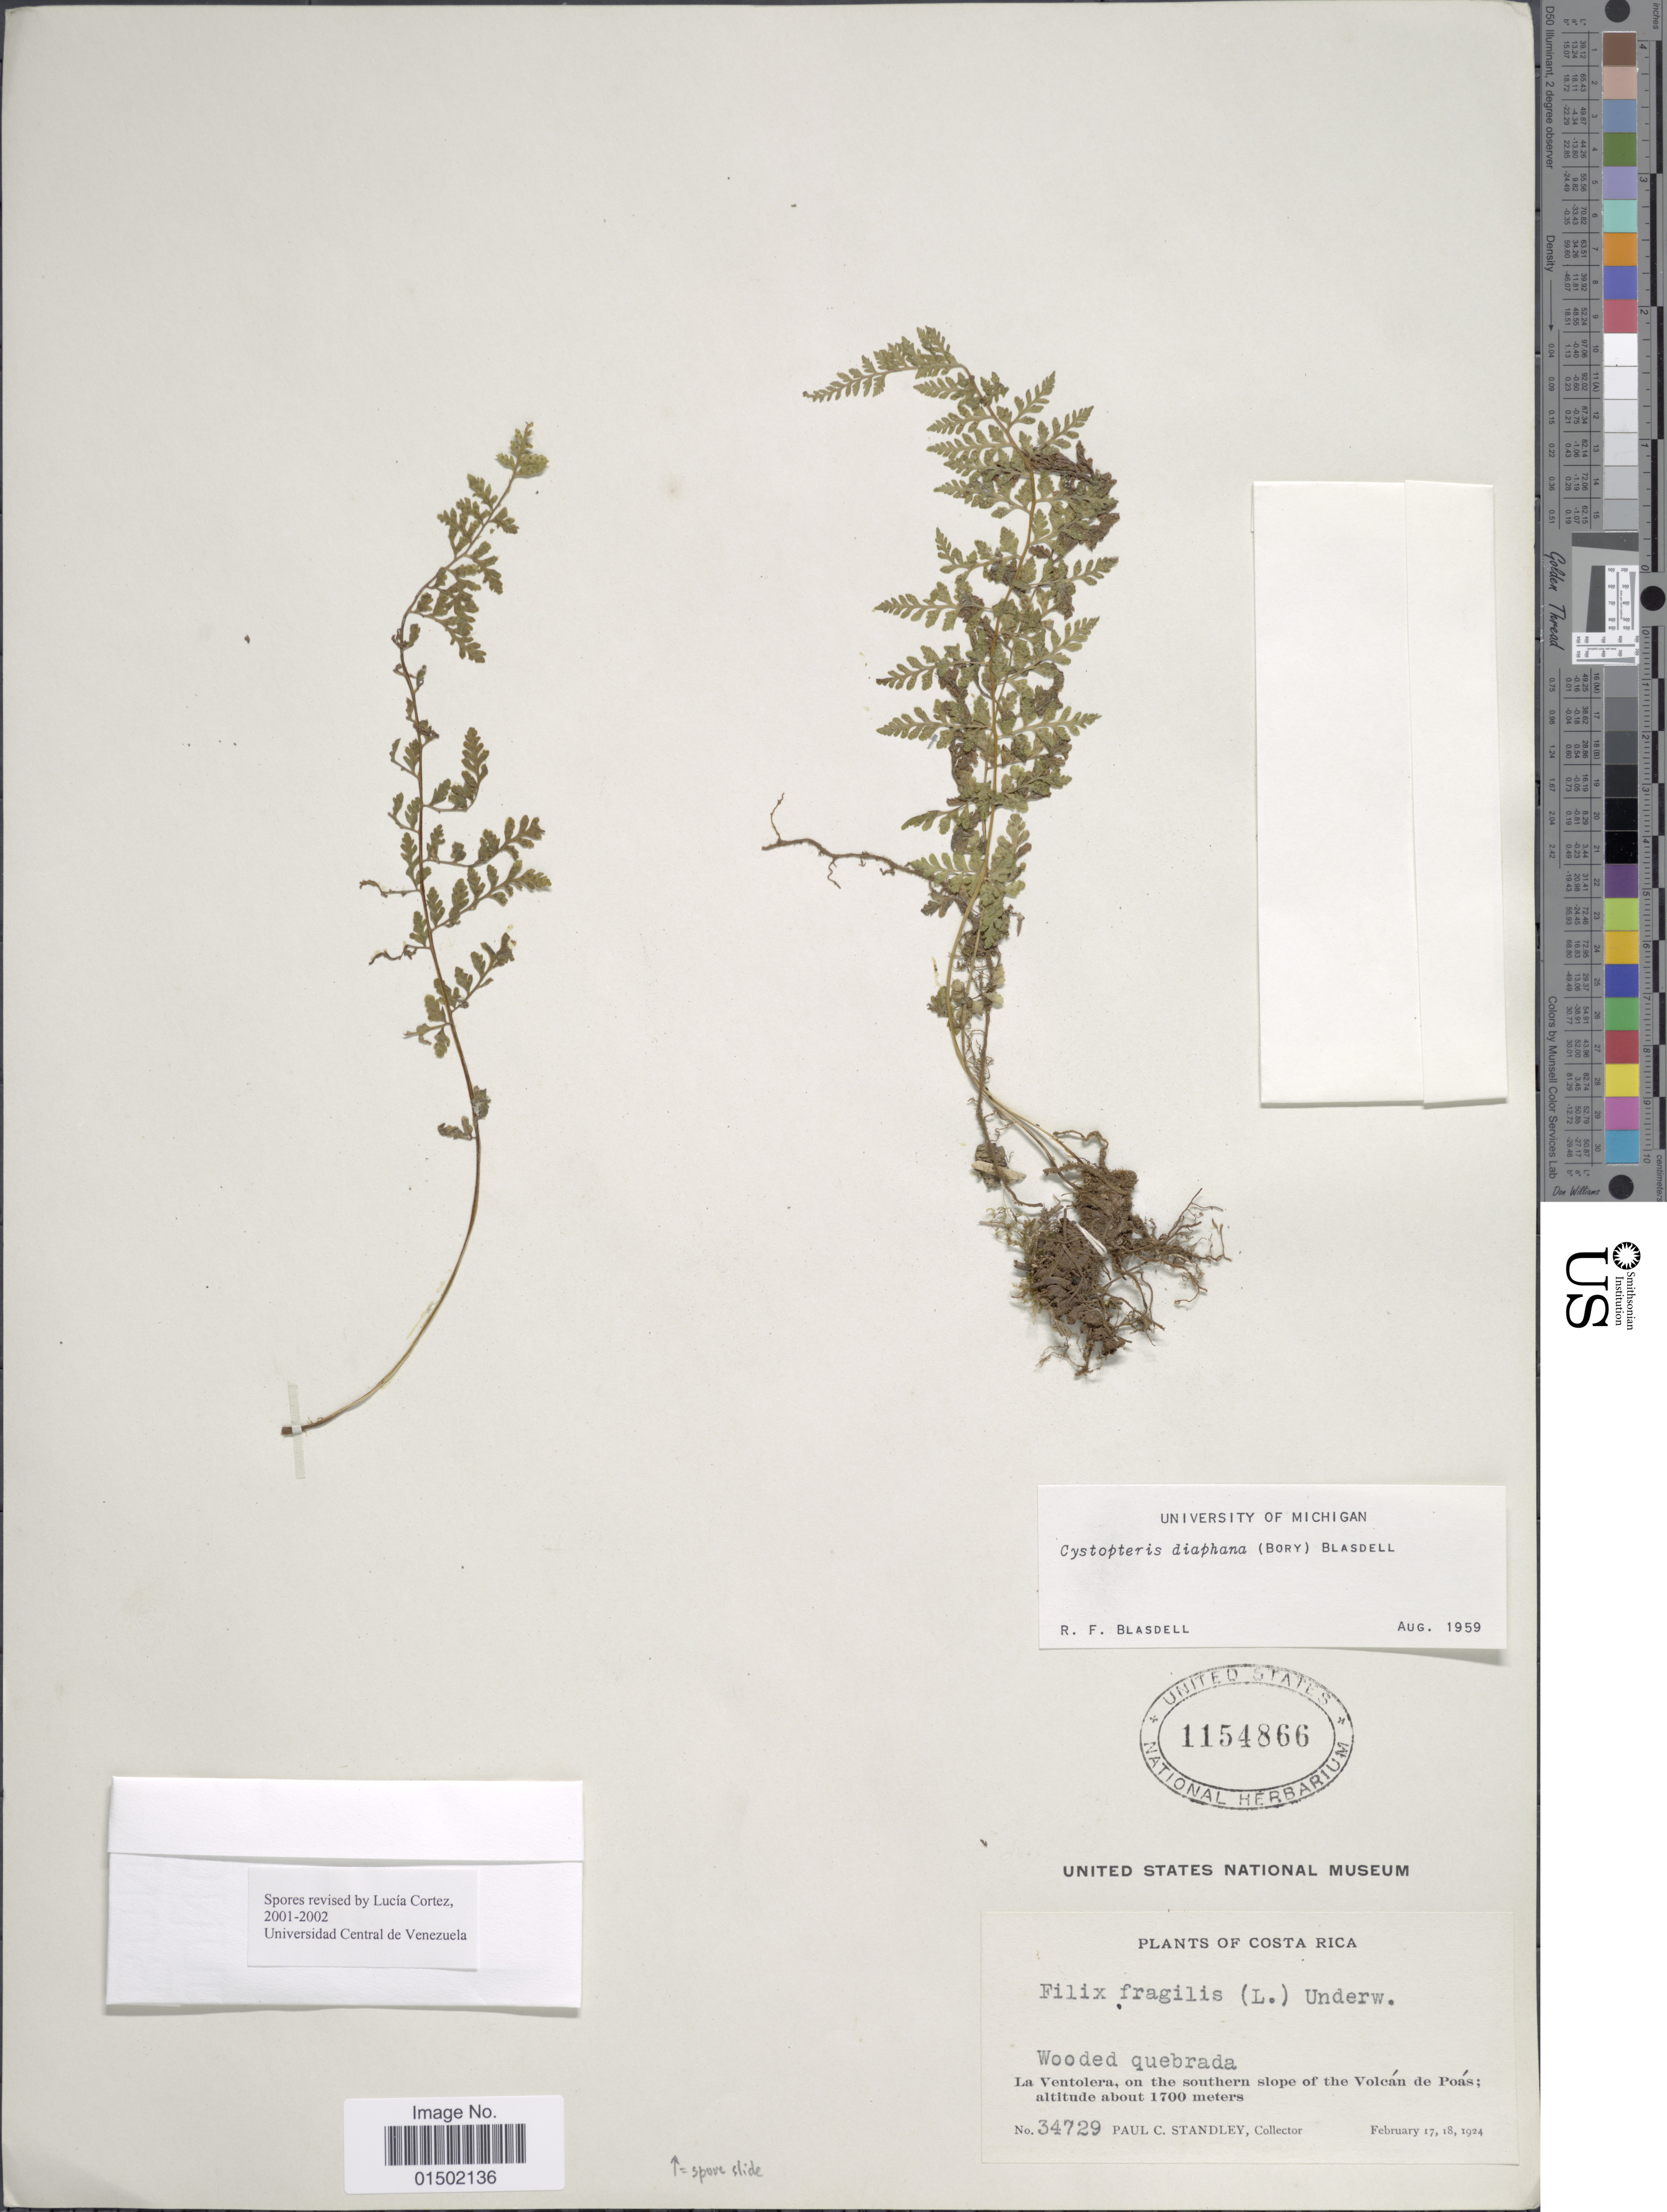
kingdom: Plantae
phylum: Tracheophyta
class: Polypodiopsida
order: Polypodiales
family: Cystopteridaceae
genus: Cystopteris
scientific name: Cystopteris diaphana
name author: (Bory) Blasdell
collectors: P. C. Standley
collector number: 34729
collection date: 1924-02-17/1924-02-18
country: Costa Rica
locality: La Ventolera, on the southern slope of the Volcan de Poas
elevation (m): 1700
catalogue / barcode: US 1154866